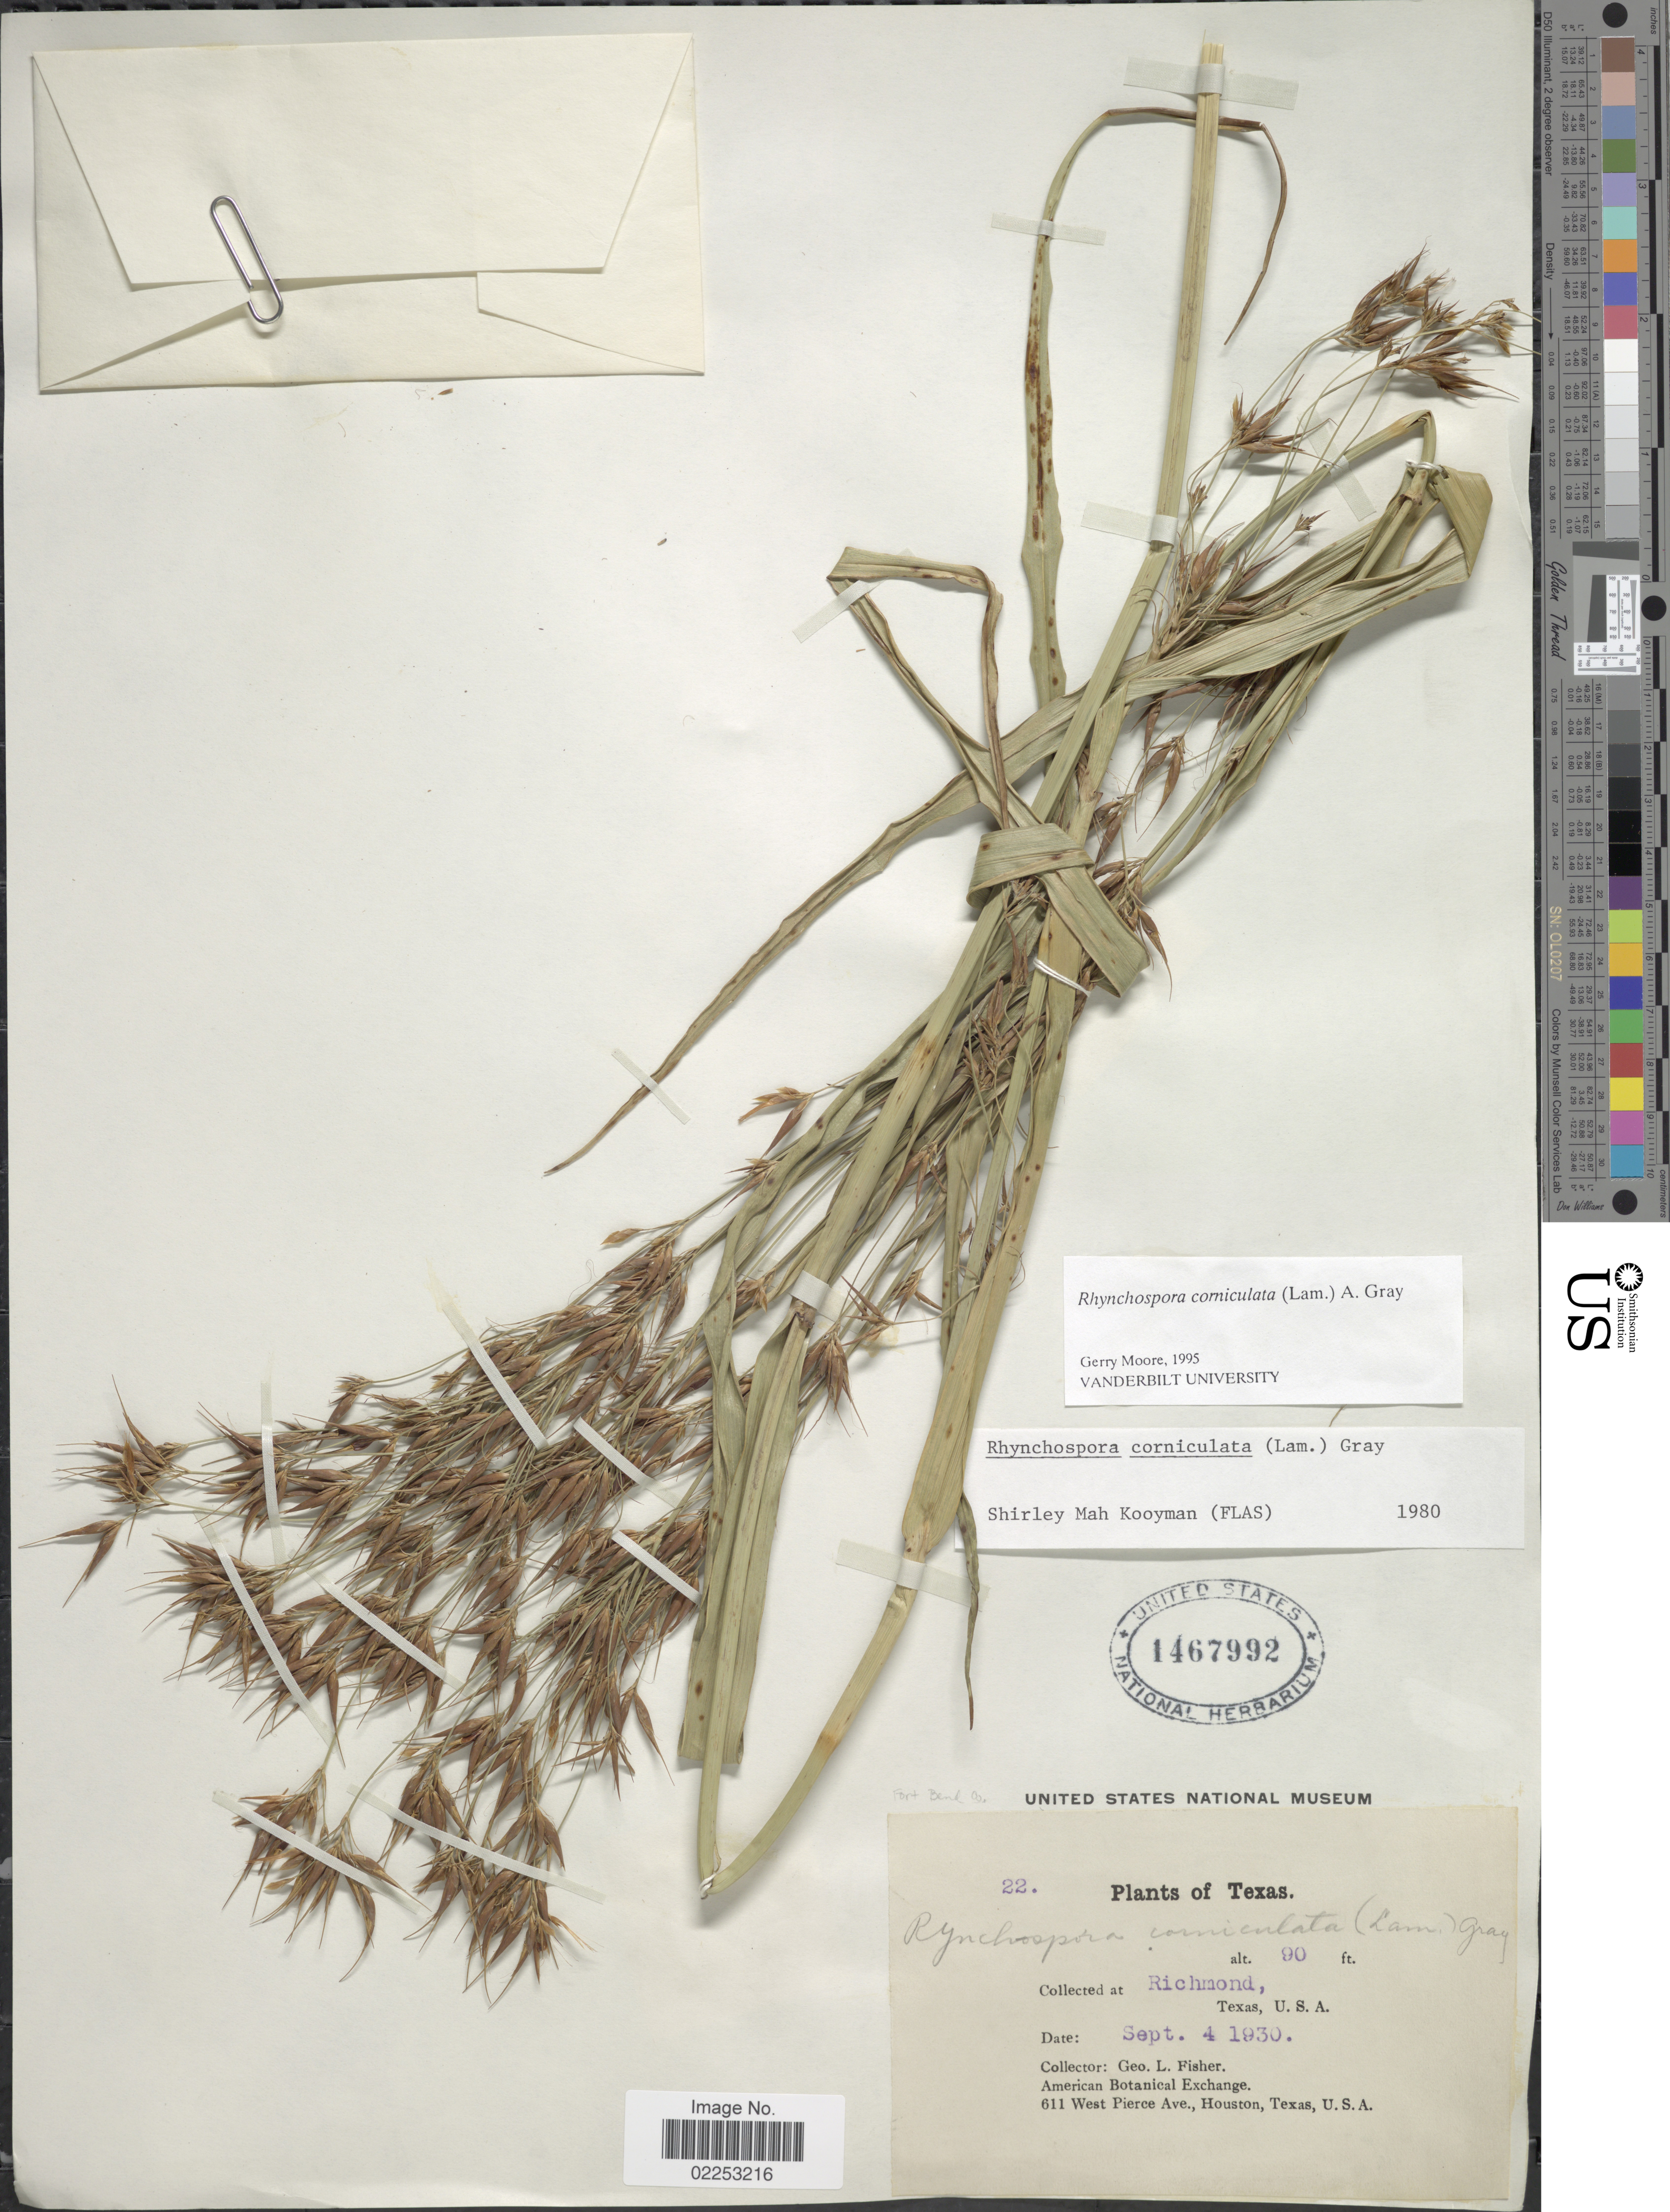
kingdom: Plantae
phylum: Tracheophyta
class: Liliopsida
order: Poales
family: Cyperaceae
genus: Rhynchospora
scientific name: Rhynchospora corniculata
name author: (Lam.) A. Gray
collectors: G. L. Fisher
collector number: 22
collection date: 1930-09-04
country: United States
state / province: Texas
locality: Richmond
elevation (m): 27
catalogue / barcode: US 1467992